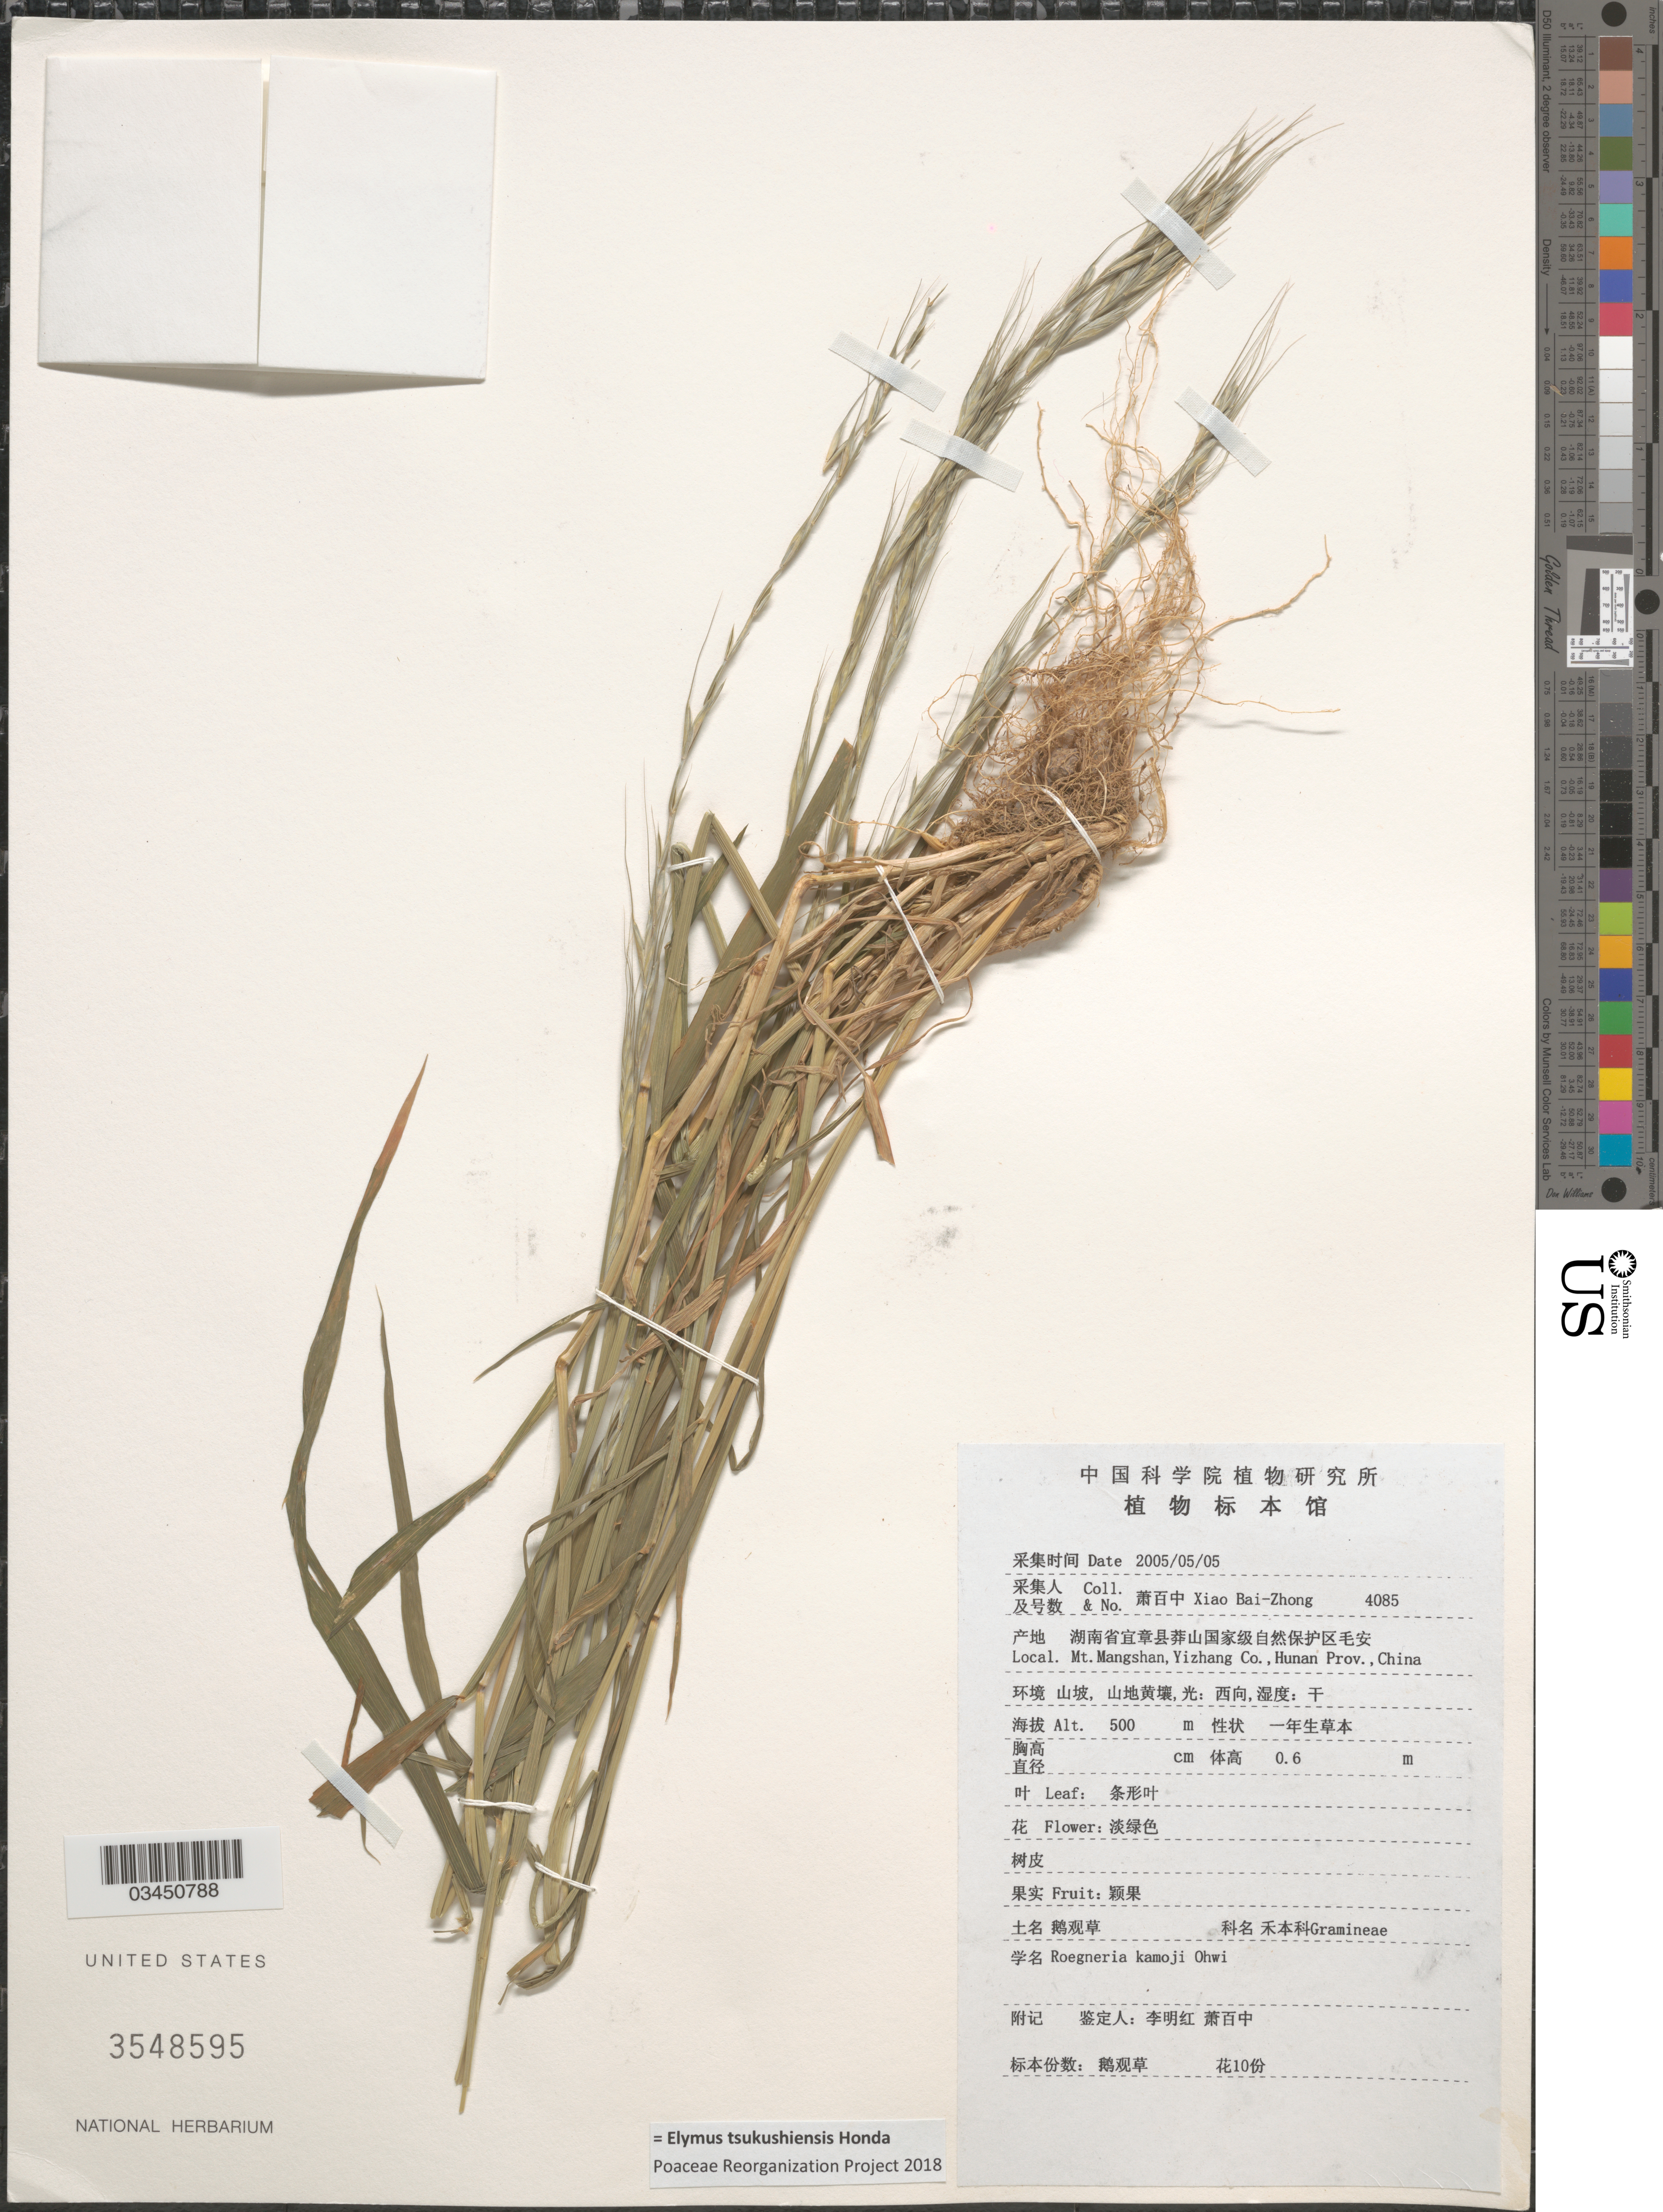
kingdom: Plantae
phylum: Tracheophyta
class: Liliopsida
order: Poales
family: Poaceae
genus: Elymus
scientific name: Elymus tsukushiensis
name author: Honda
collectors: B. Z. Xiao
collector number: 4085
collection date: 2005-05-05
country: China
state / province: Hunan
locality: Mt. Mangshan, Yizhang Co. X.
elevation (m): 500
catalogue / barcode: US 3548595